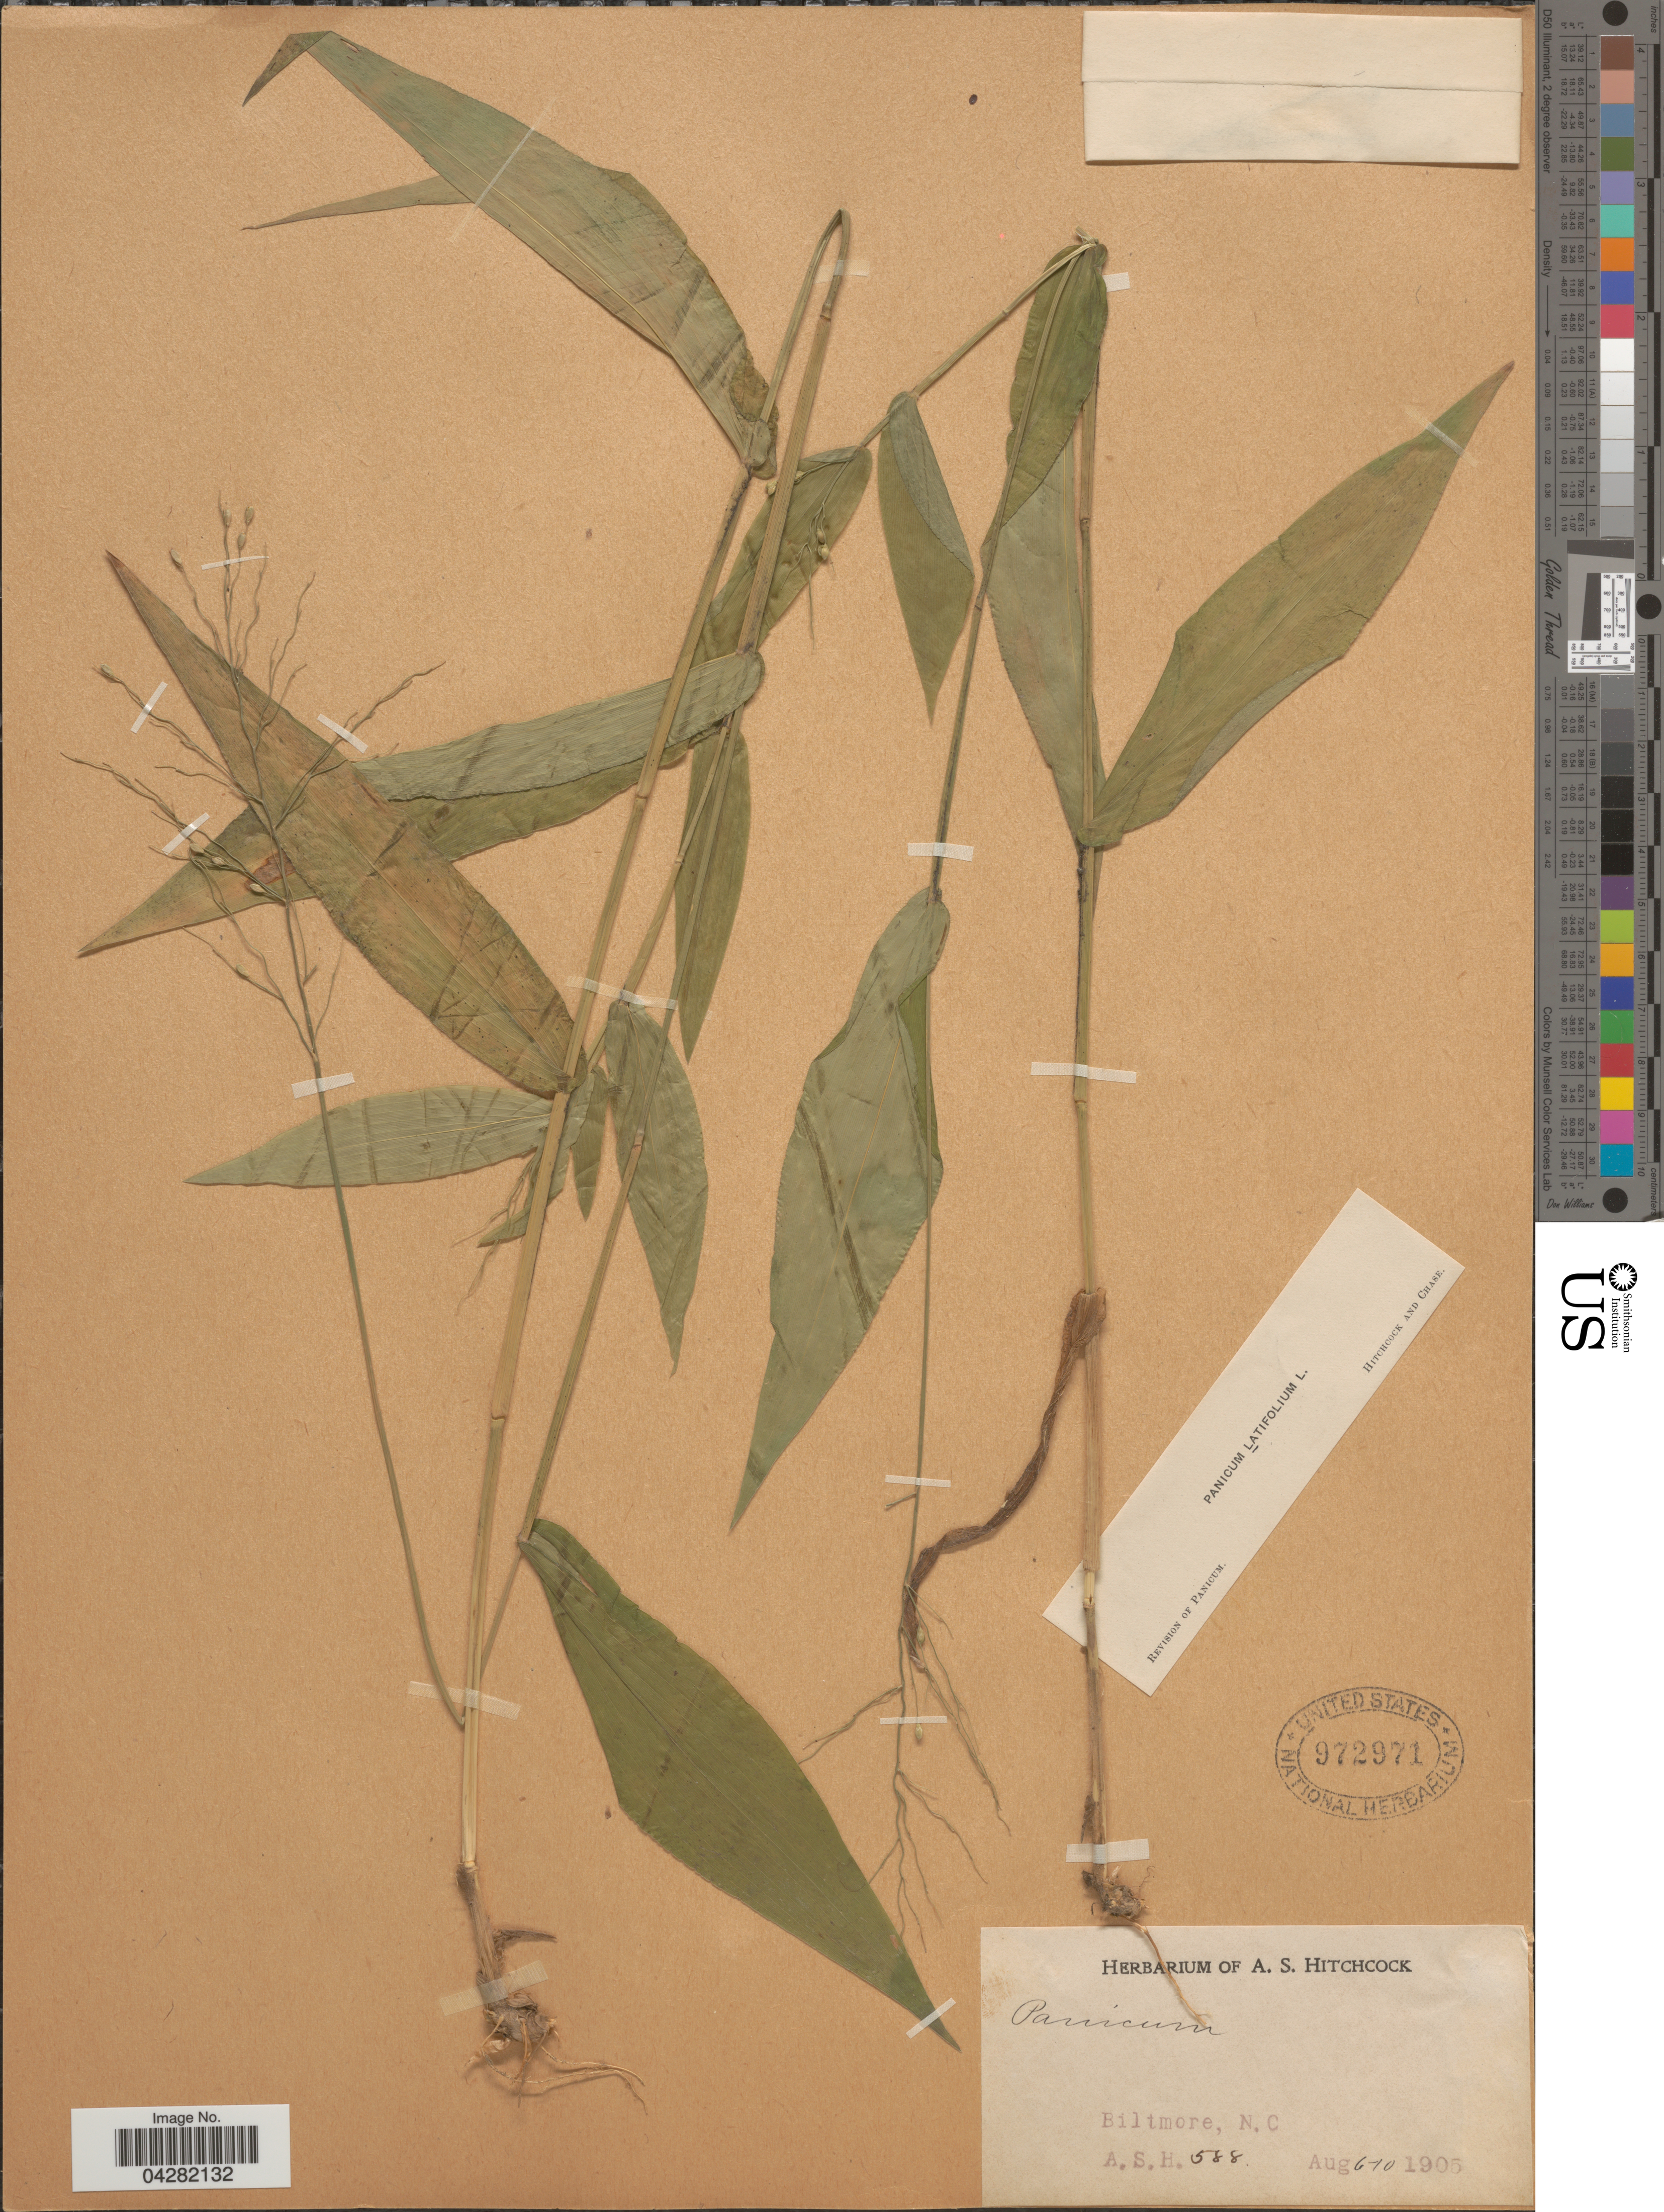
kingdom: Plantae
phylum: Tracheophyta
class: Liliopsida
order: Poales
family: Poaceae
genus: Dichanthelium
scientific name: Dichanthelium latifolium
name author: (L.) Harvill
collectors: A. S. Hitchcock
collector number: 588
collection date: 1905-08-06/1905-08-10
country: United States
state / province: North Carolina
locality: Biltmore.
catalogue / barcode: US 972971